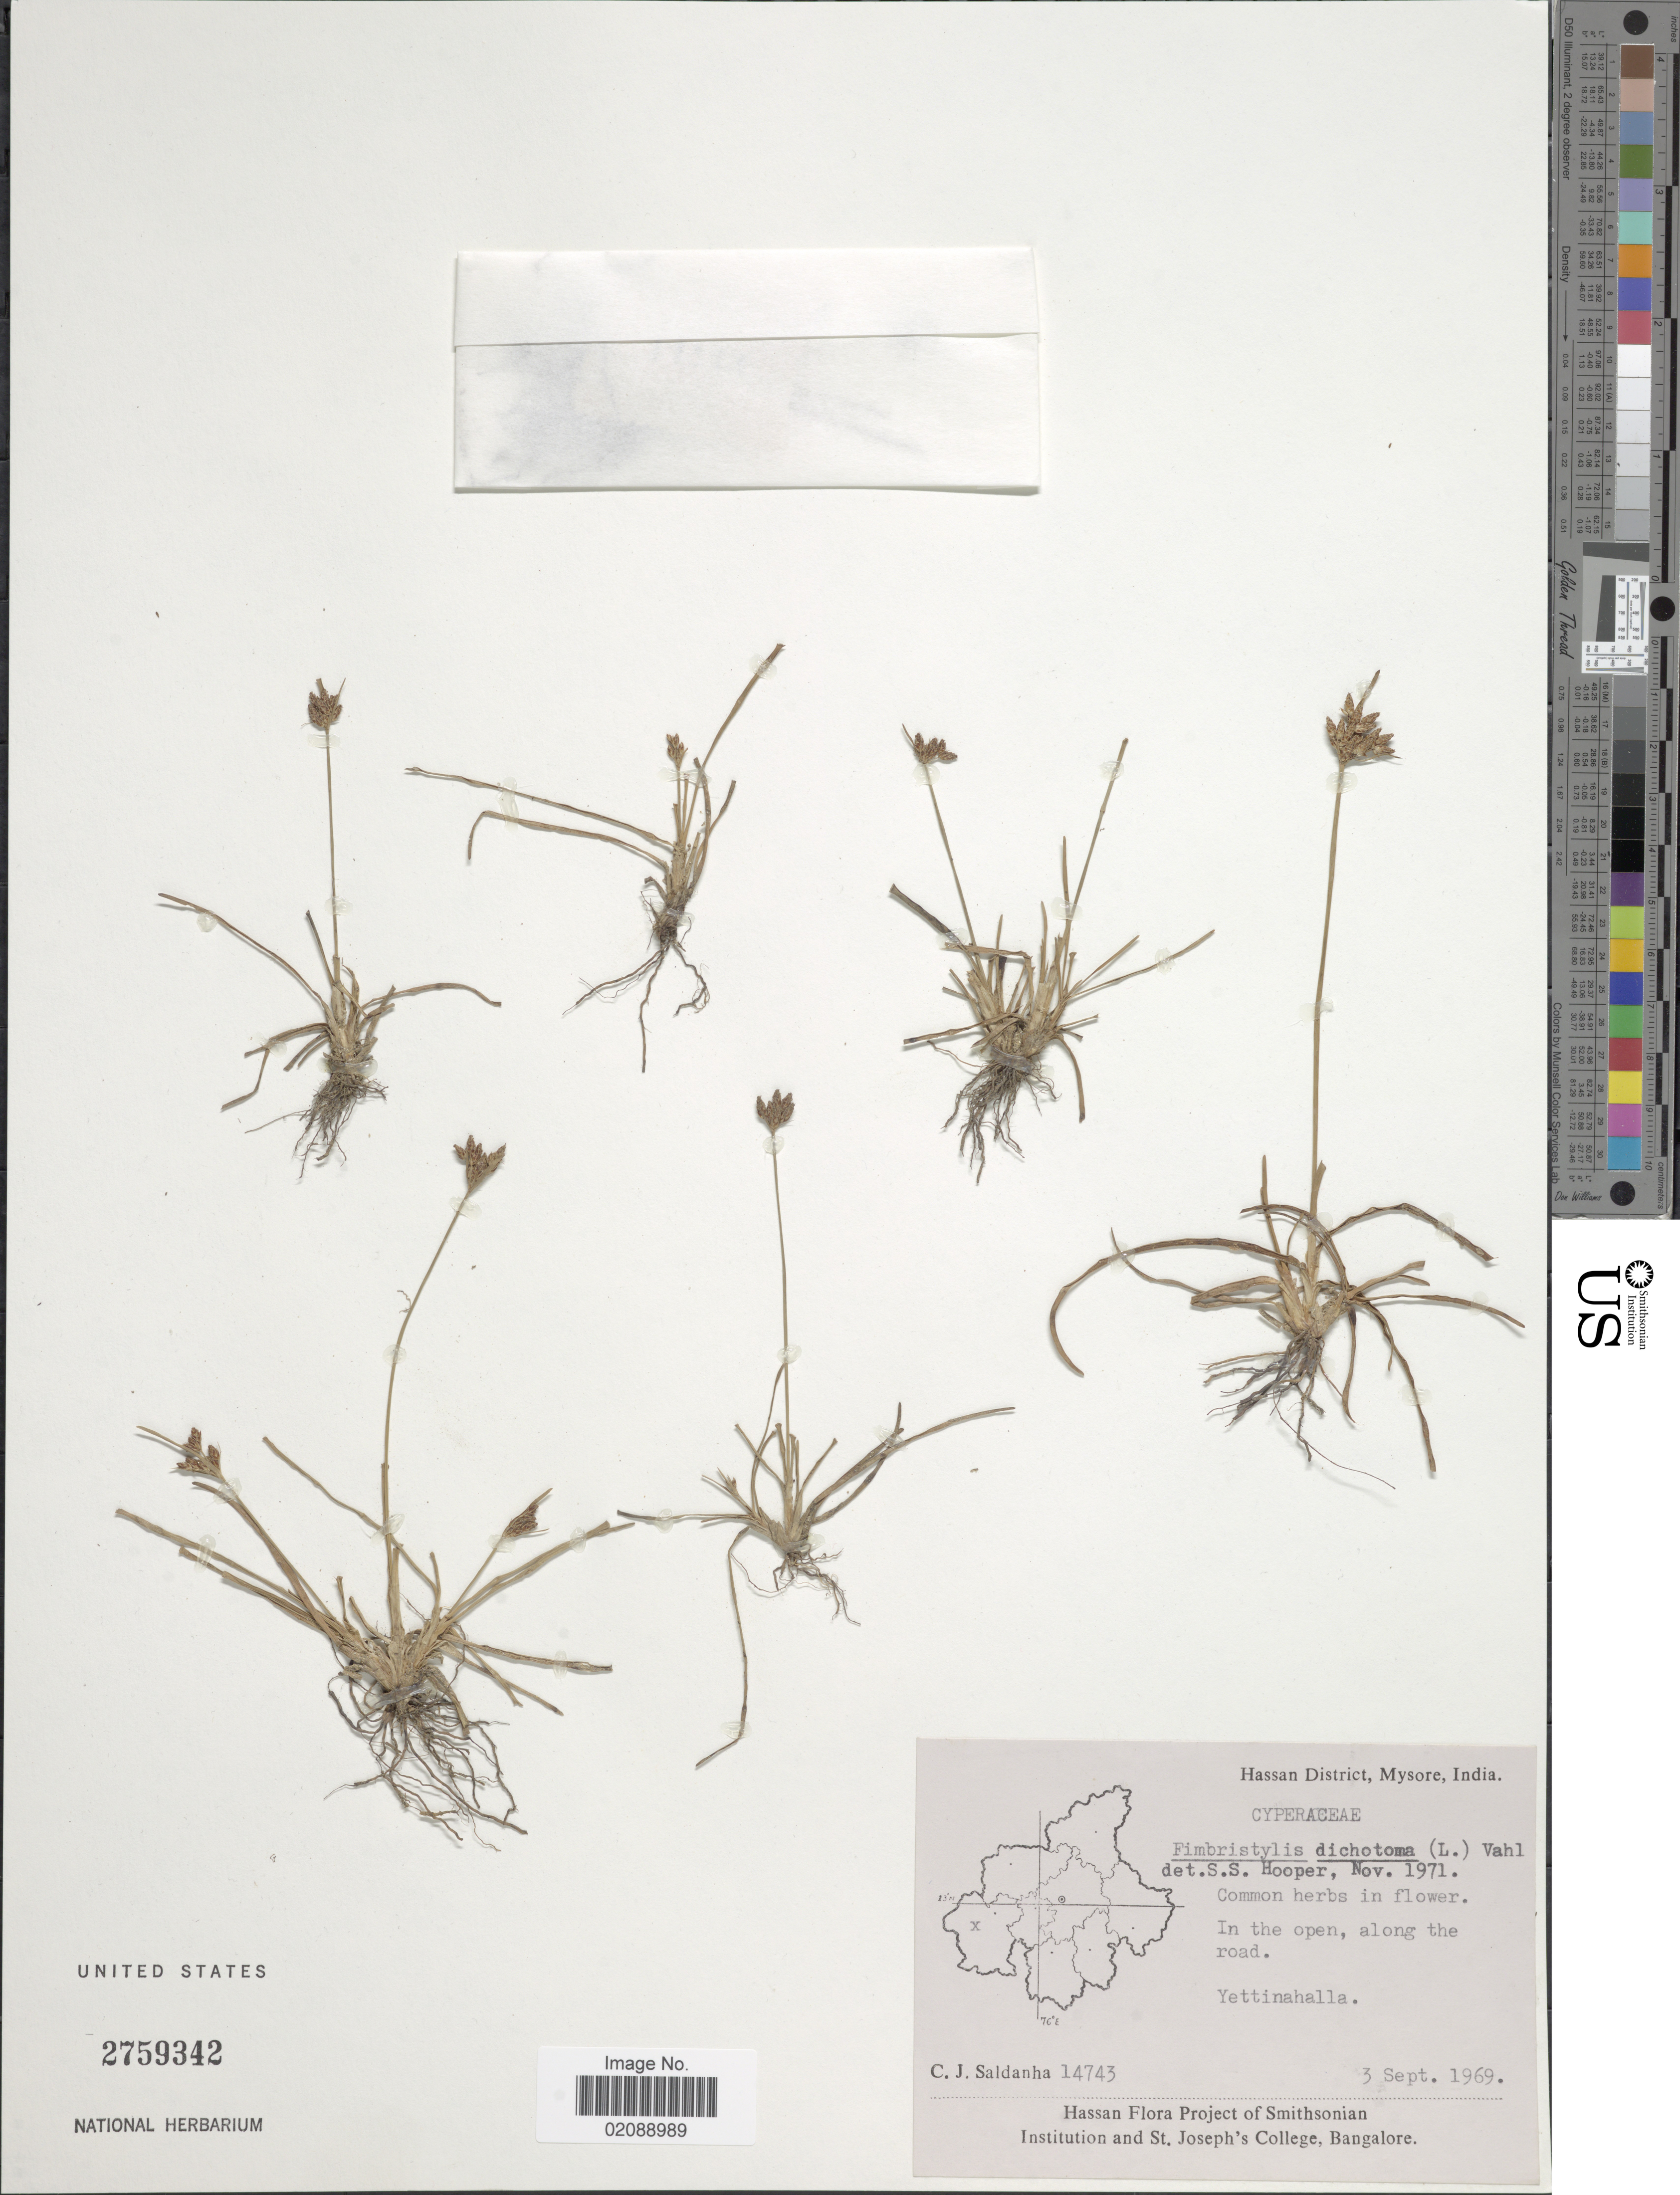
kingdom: Plantae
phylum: Tracheophyta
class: Liliopsida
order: Poales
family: Cyperaceae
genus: Fimbristylis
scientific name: Fimbristylis dichotoma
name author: (L.) Vahl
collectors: C. J. Saldanha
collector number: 14743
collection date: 1969-09-09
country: India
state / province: Karnataka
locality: Hassan District, Mysore, in the open, along the road, Yettinahalla.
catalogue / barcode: US 2759342